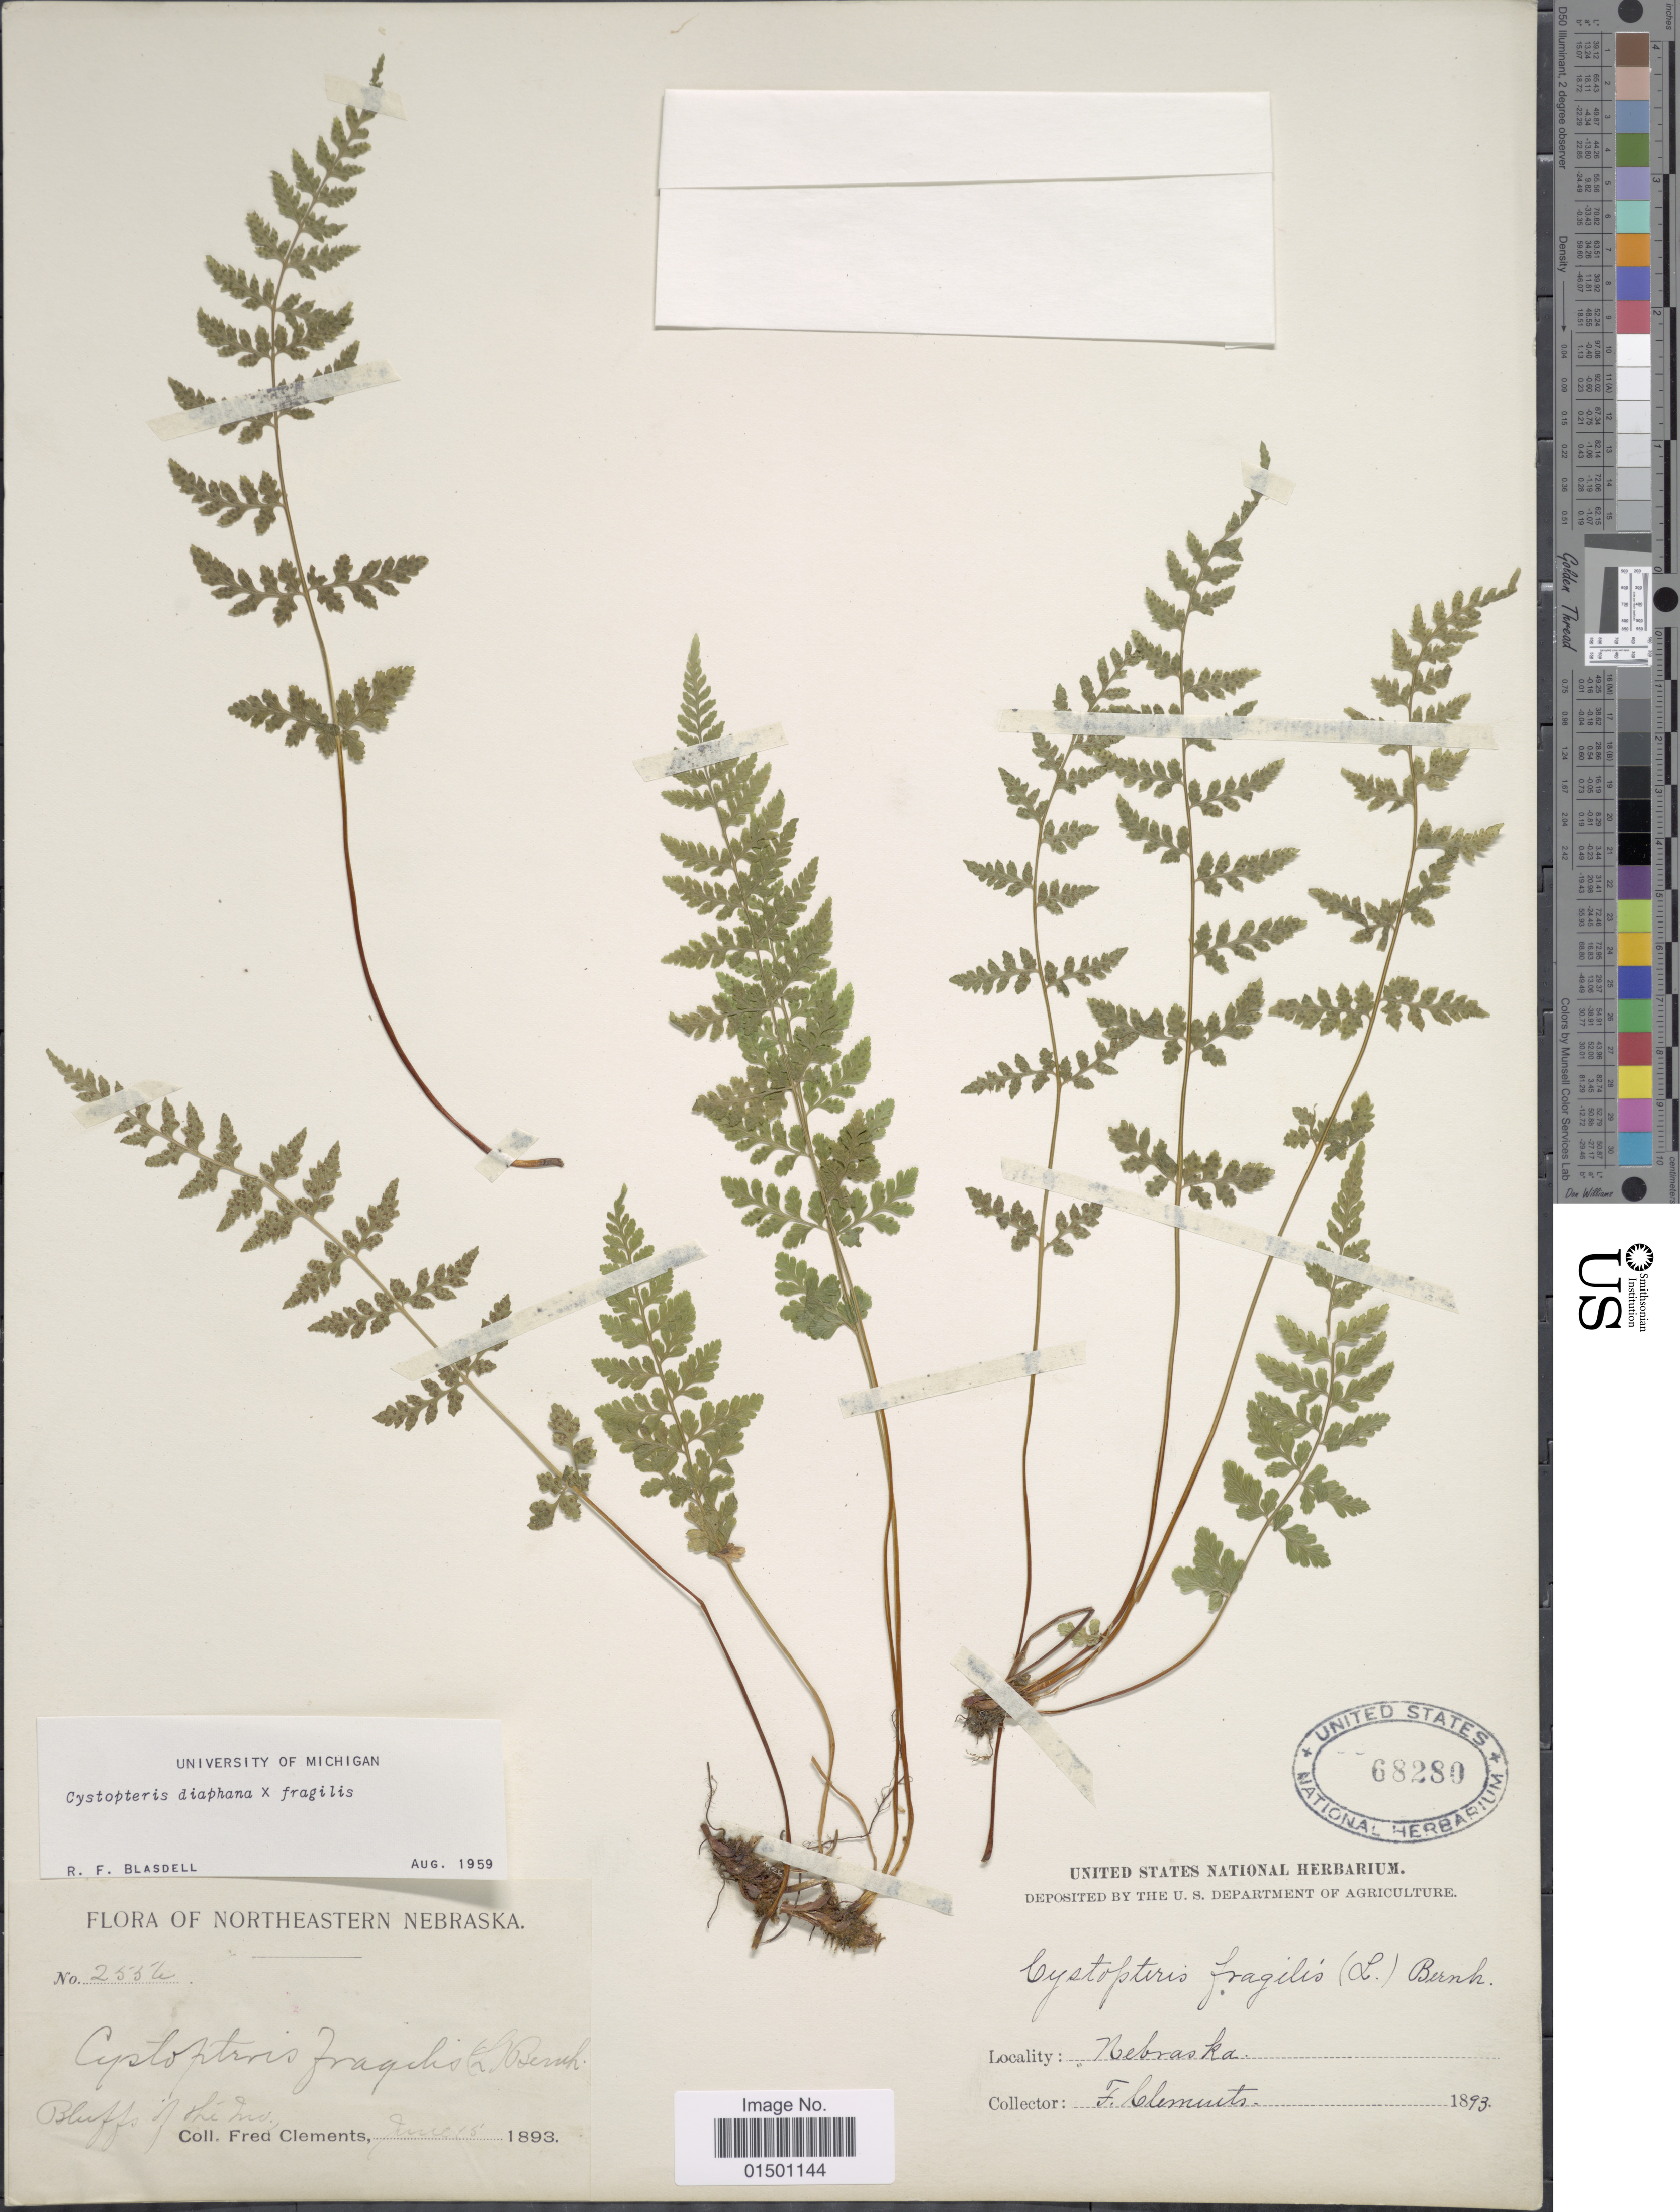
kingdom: Plantae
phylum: Tracheophyta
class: Polypodiopsida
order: Polypodiales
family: Cystopteridaceae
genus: Cystopteris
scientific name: Cystopteris diaphana x C. fragilis (L.) Bernh.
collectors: F. Clements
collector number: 255*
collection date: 1893-06-15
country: United States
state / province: Nebraska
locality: Northeastern Nebraska, Bluffs of the Mo.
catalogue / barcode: US 68280